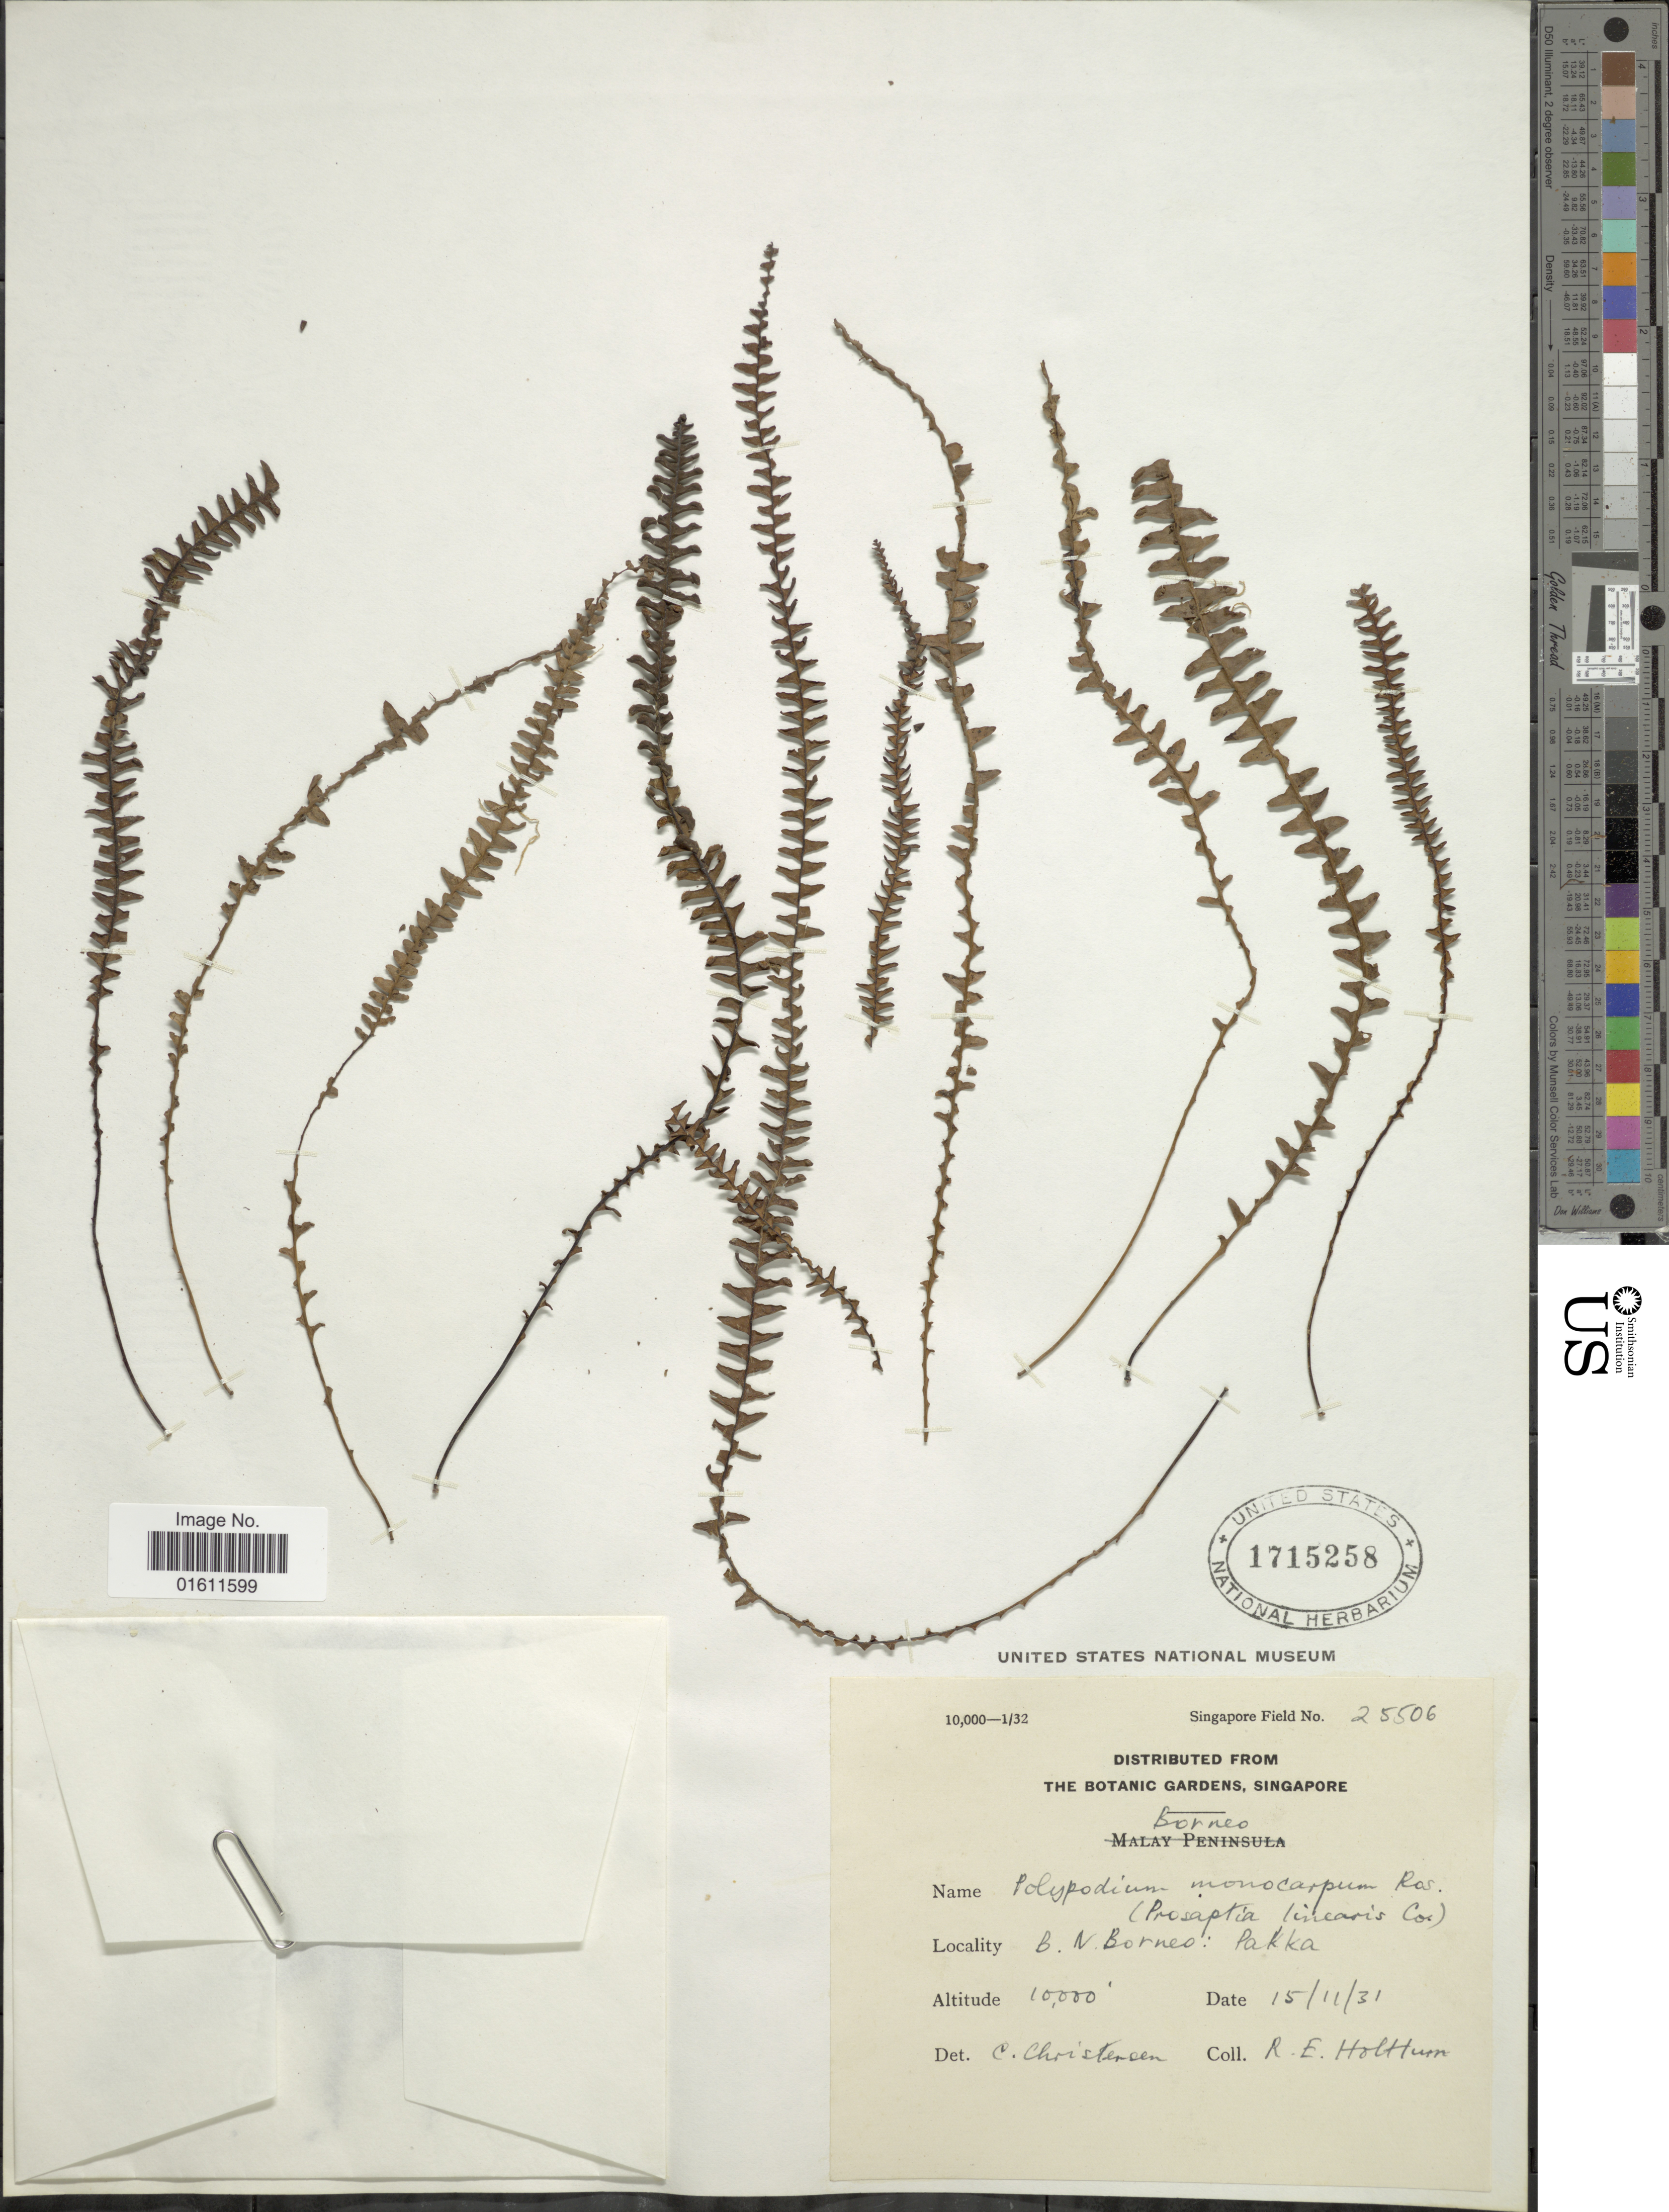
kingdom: Plantae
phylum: Tracheophyta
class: Polypodiopsida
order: Polypodiales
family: Polypodiaceae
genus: Prosaptia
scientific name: Prosaptia linearis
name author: Copel.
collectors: R. E. Holttum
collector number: Singapore Field 25506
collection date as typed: Transcribed d/m/y: 15/11/31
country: Malaysia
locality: B.N. Borneo: Pakka.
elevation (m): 3048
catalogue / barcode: US 1715258